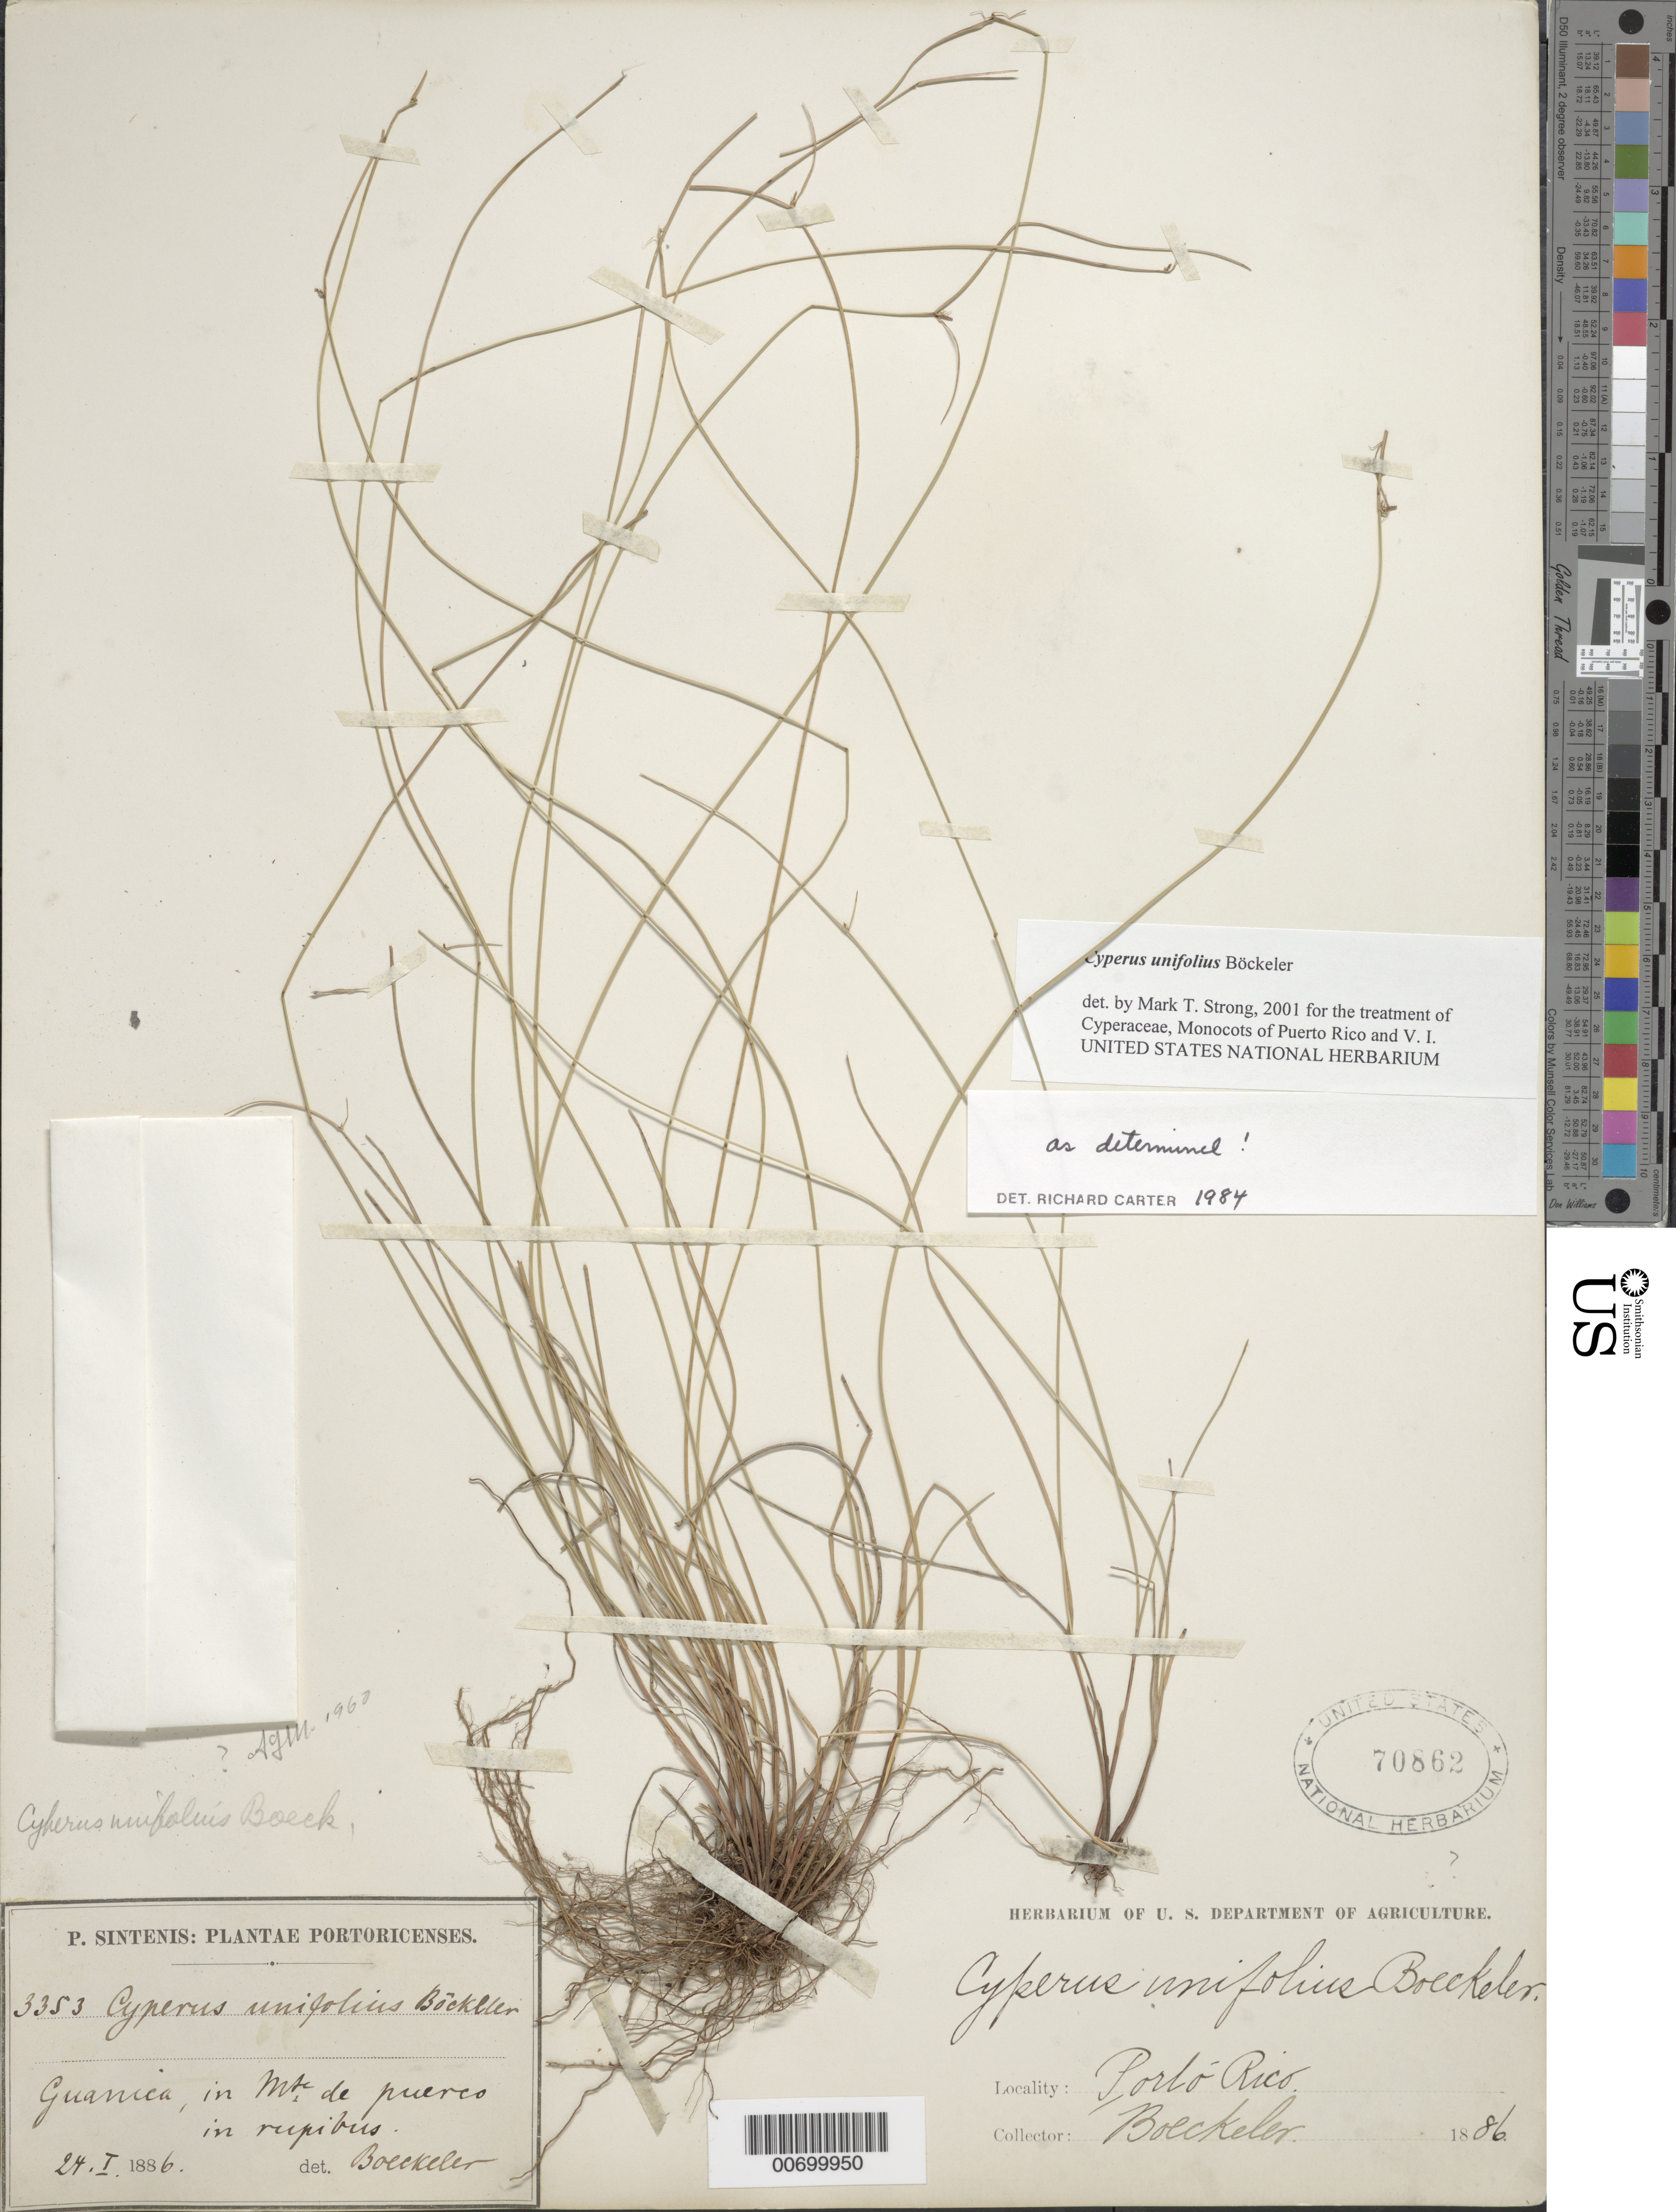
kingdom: Plantae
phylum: Tracheophyta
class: Liliopsida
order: Poales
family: Cyperaceae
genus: Cyperus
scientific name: Cyperus unifolius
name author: Boeckeler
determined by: Strong, M. T., (US), Smithsonian Institution - National Museum of Natural History (UNITED STATES)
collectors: P. Sintenis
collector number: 3353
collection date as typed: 24 Jan 1886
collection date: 1886-01-24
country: Puerto Rico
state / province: Guánica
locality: Guanica.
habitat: In Mte de puerco in rupibus.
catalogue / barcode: US 70862